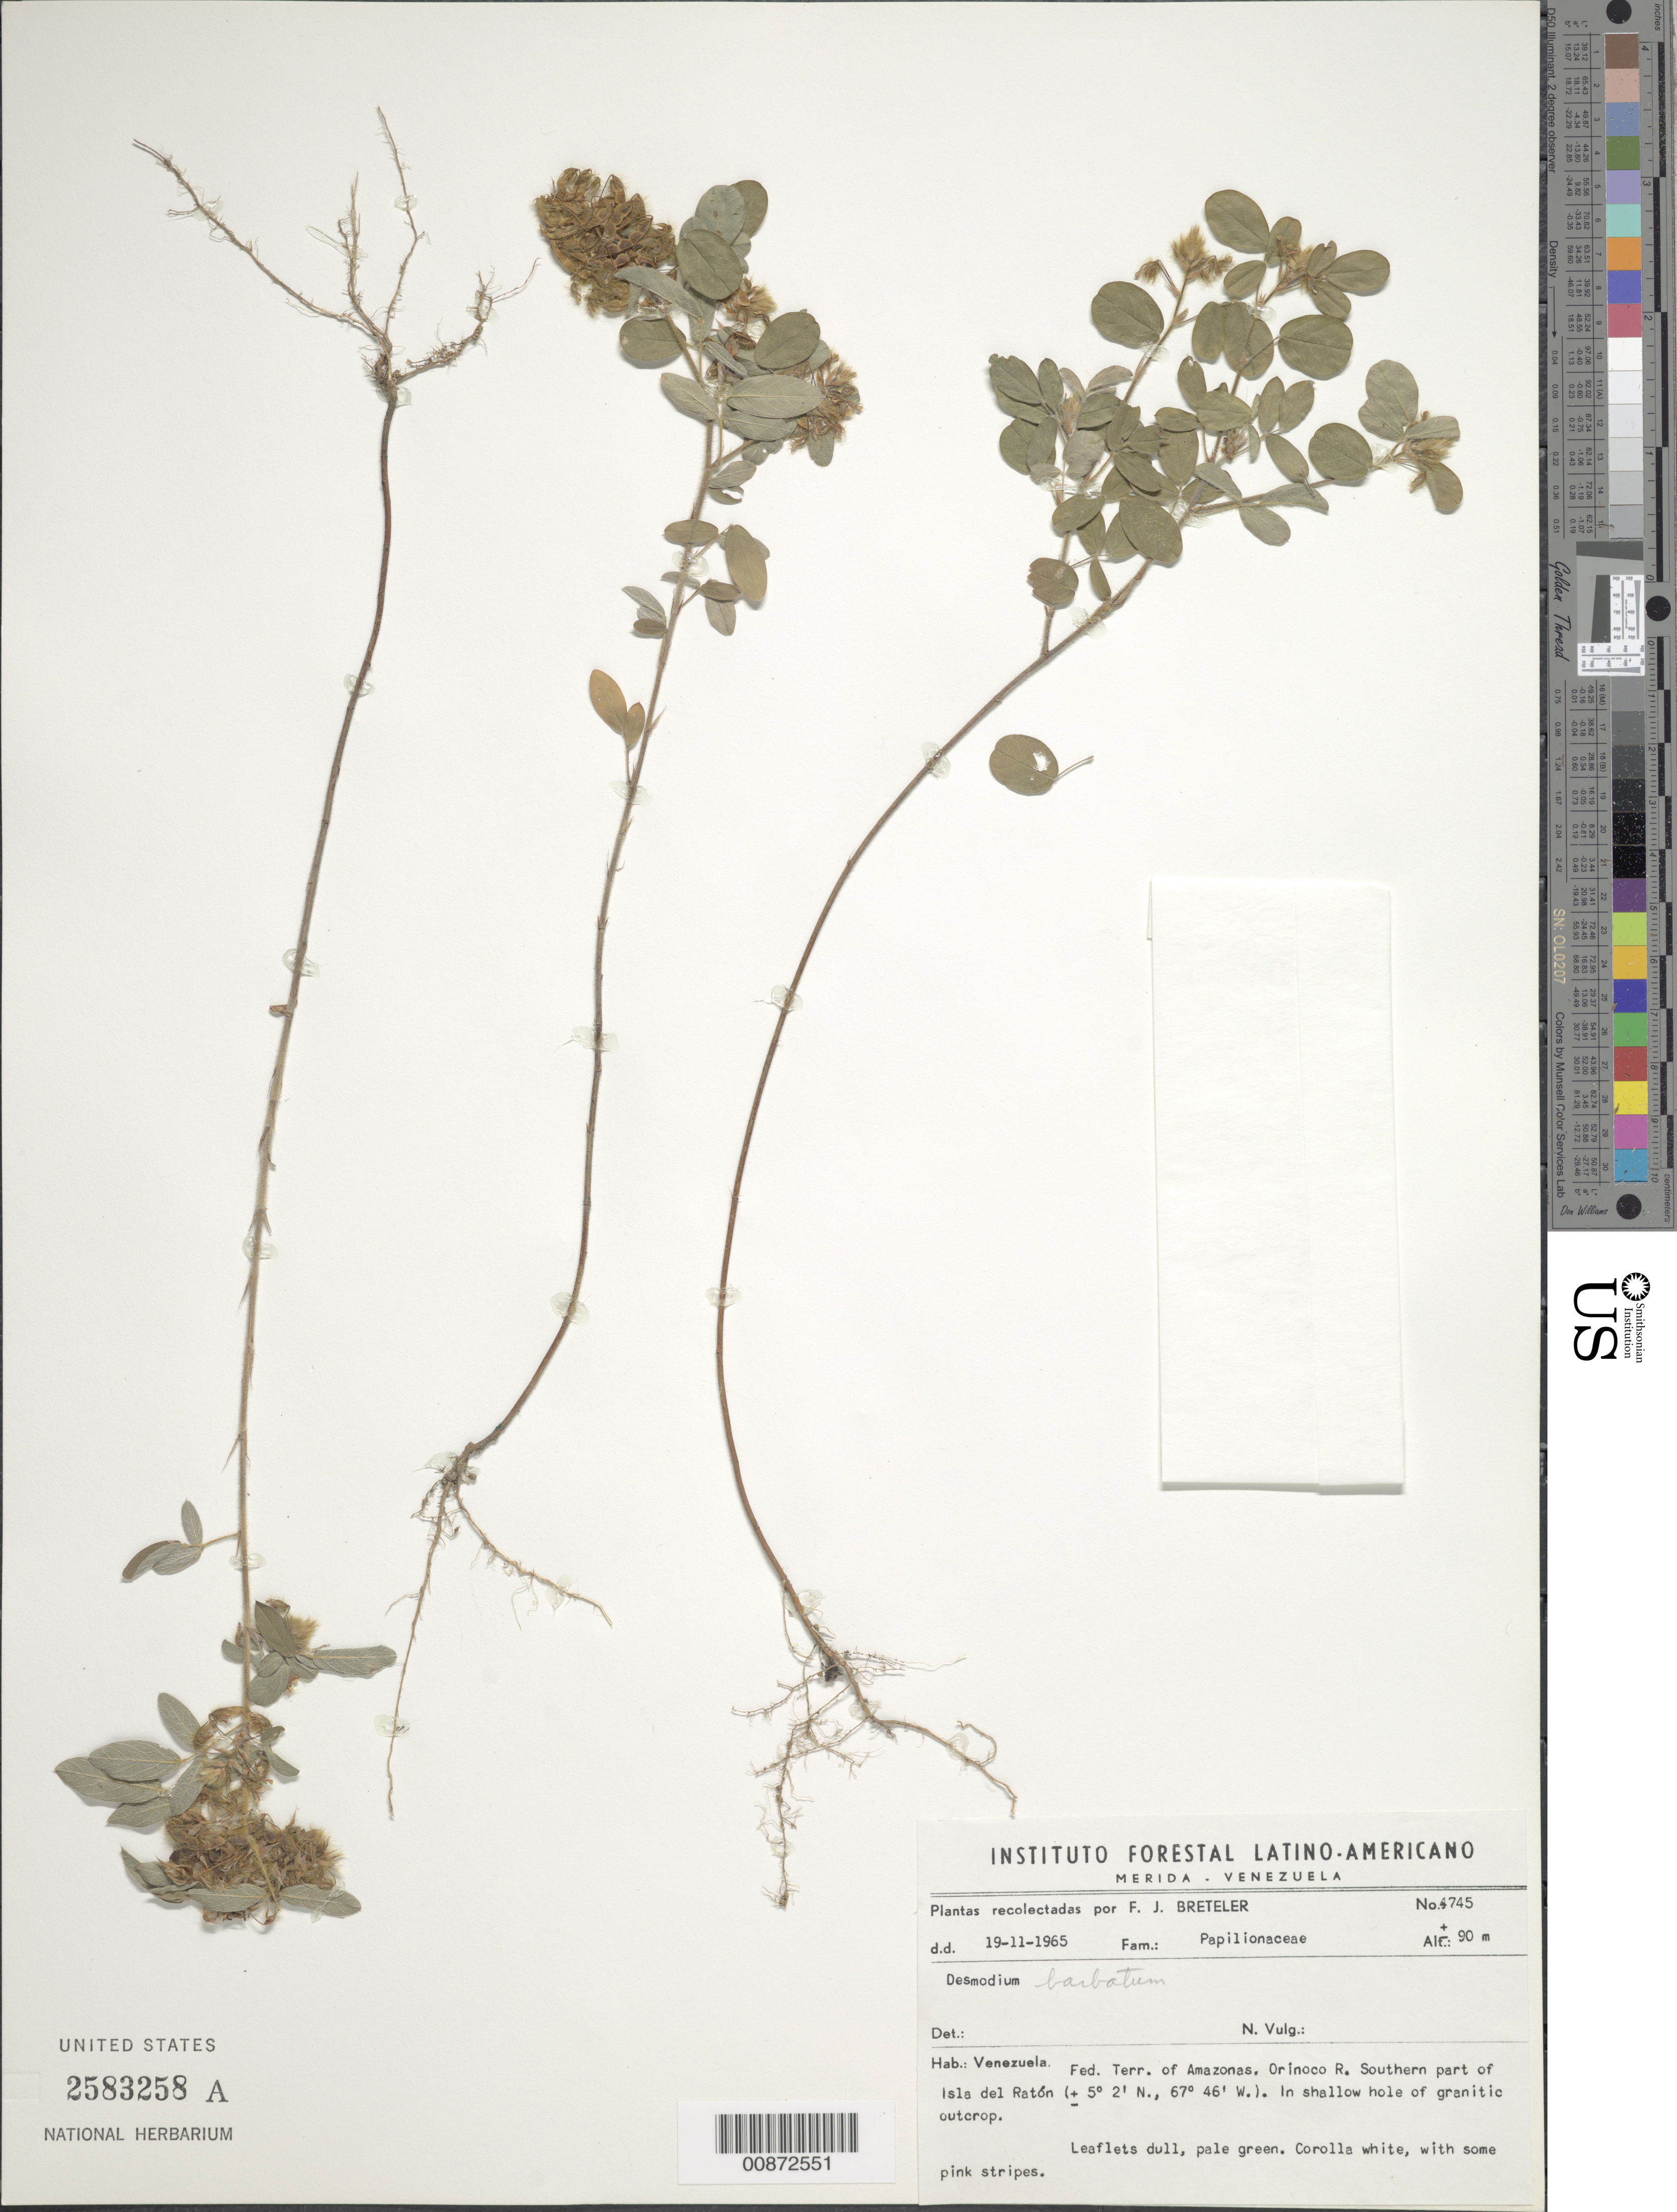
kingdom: Plantae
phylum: Tracheophyta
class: Magnoliopsida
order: Fabales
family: Fabaceae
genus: Grona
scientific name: Grona barbata var. barbata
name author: (L.) H. Ohashi & K. Ohashi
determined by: Strong, Mark T., (BOT), Smithsonian Institution - National Museum of Natural History (UNITED STATES)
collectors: F. J. Breteler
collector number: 4745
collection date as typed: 19-Nov-65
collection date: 1965-11-19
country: Venezuela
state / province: Amazonas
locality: Orinoco R., southern part of Isla del Ratón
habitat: Shallow hole of granitic outcrop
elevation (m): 90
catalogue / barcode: US 2583258A